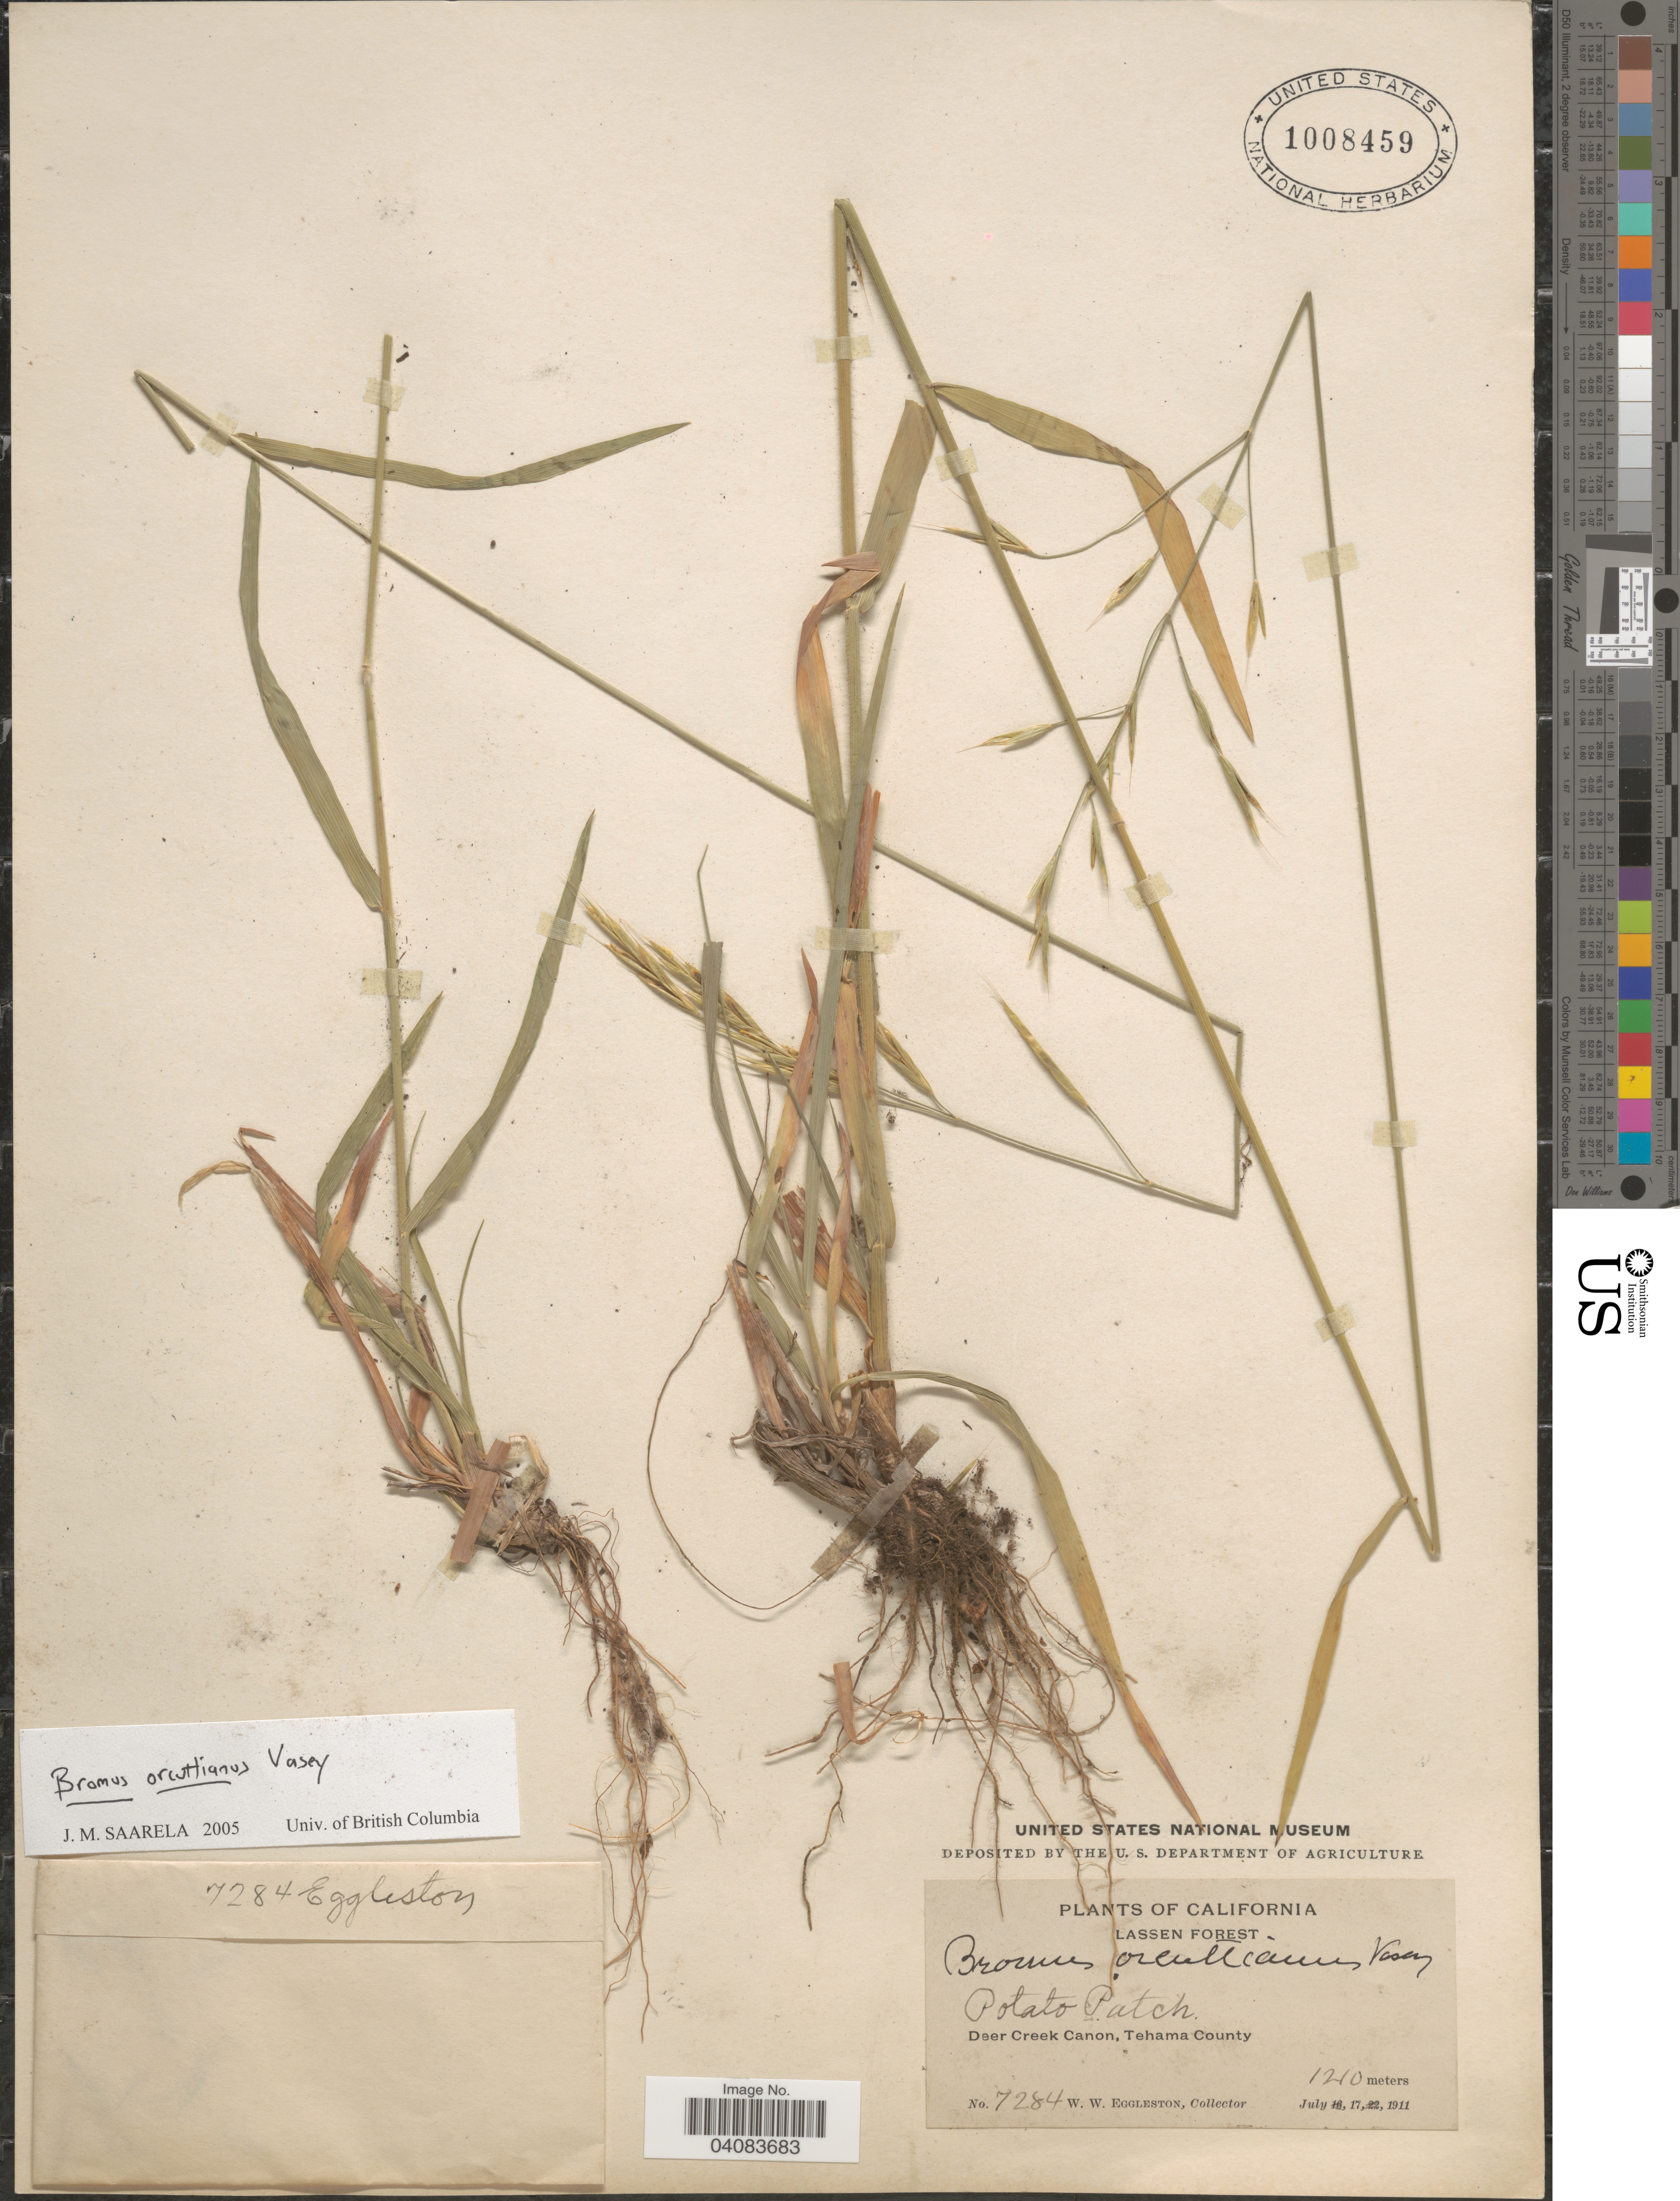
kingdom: Plantae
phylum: Tracheophyta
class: Liliopsida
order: Poales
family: Poaceae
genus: Bromus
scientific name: Bromus orcuttianus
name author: Vasey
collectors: W. W. Eggleston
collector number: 7284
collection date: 1911-07-17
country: United States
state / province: California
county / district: Tehama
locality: Lassen Forest. Potato Patch. Deer Creek Canon, Tehama County.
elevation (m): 1210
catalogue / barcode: US 1008459